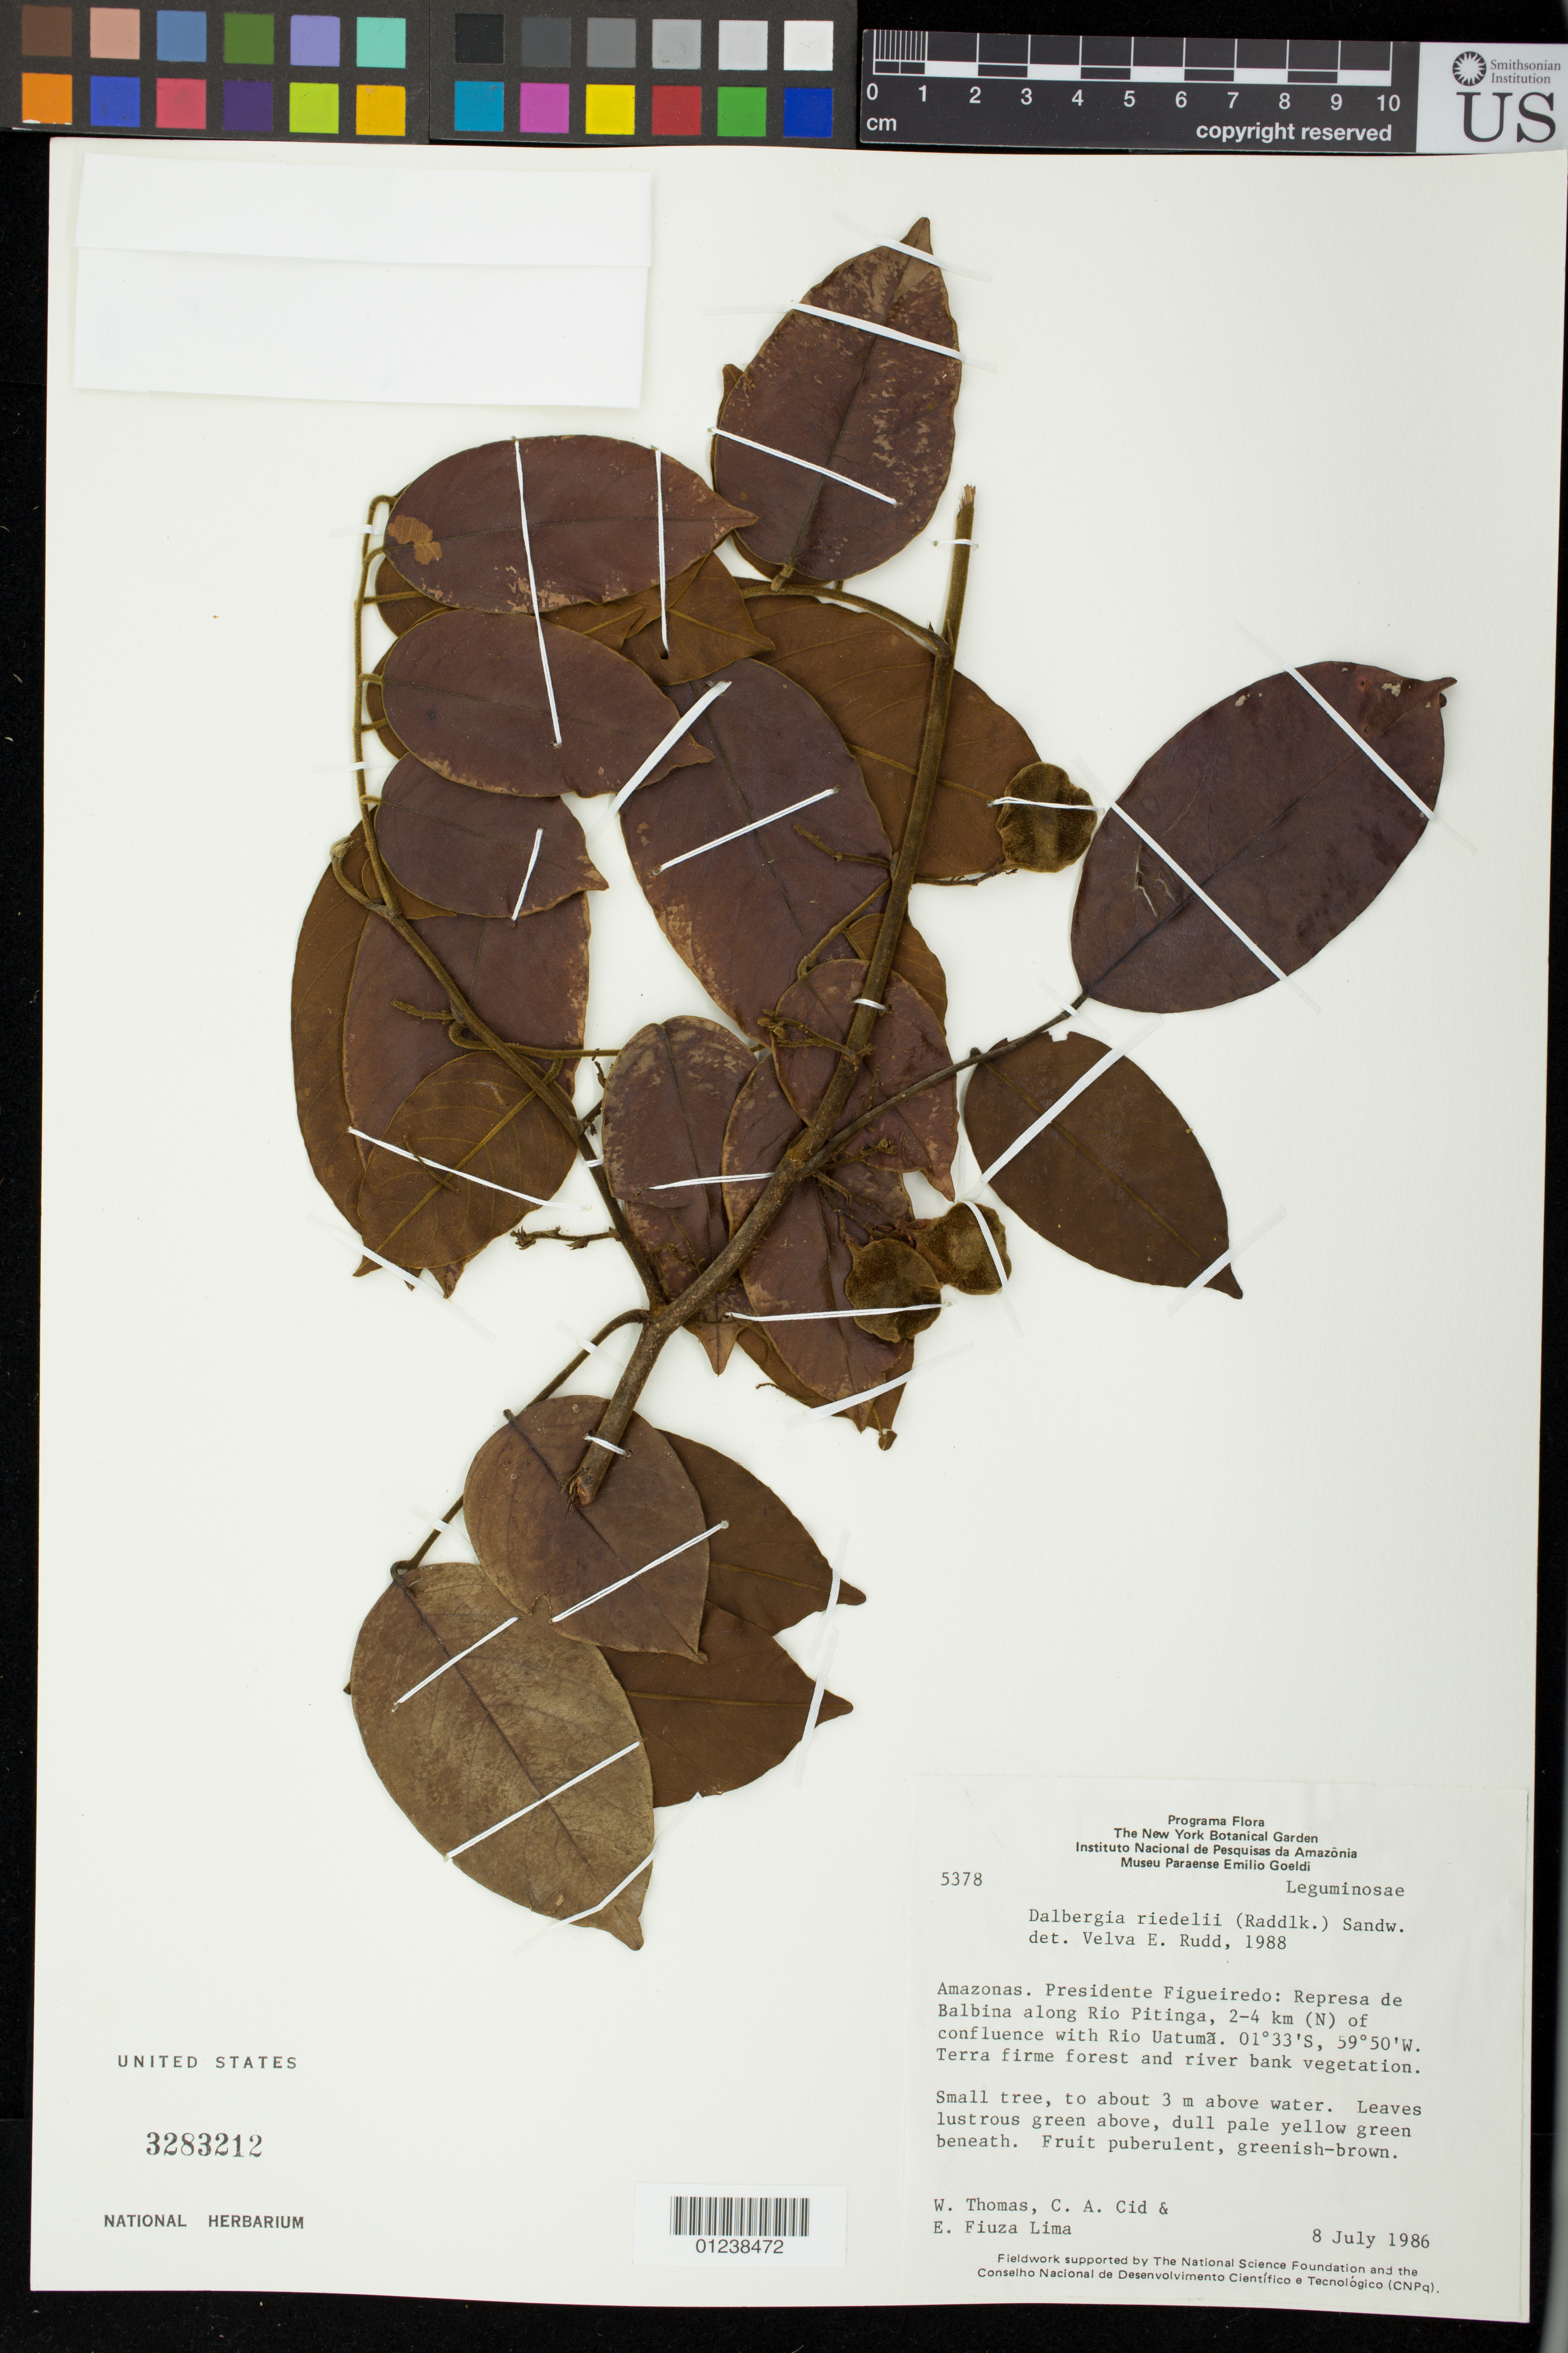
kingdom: Plantae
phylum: Tracheophyta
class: Magnoliopsida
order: Fabales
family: Fabaceae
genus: Dalbergia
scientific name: Dalbergia riedelii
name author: (Benth.) Sandwith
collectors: W. Thomas, C. A. Cid Ferreira & E. Fiuza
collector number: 5378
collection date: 1986-07-08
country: Brazil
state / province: Amazonas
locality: Presidente Figueiredo: Represa de Balbina along Rio Pitinga, 2-4 km (N) of confluence with Rio Uatuma.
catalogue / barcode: US 3283212